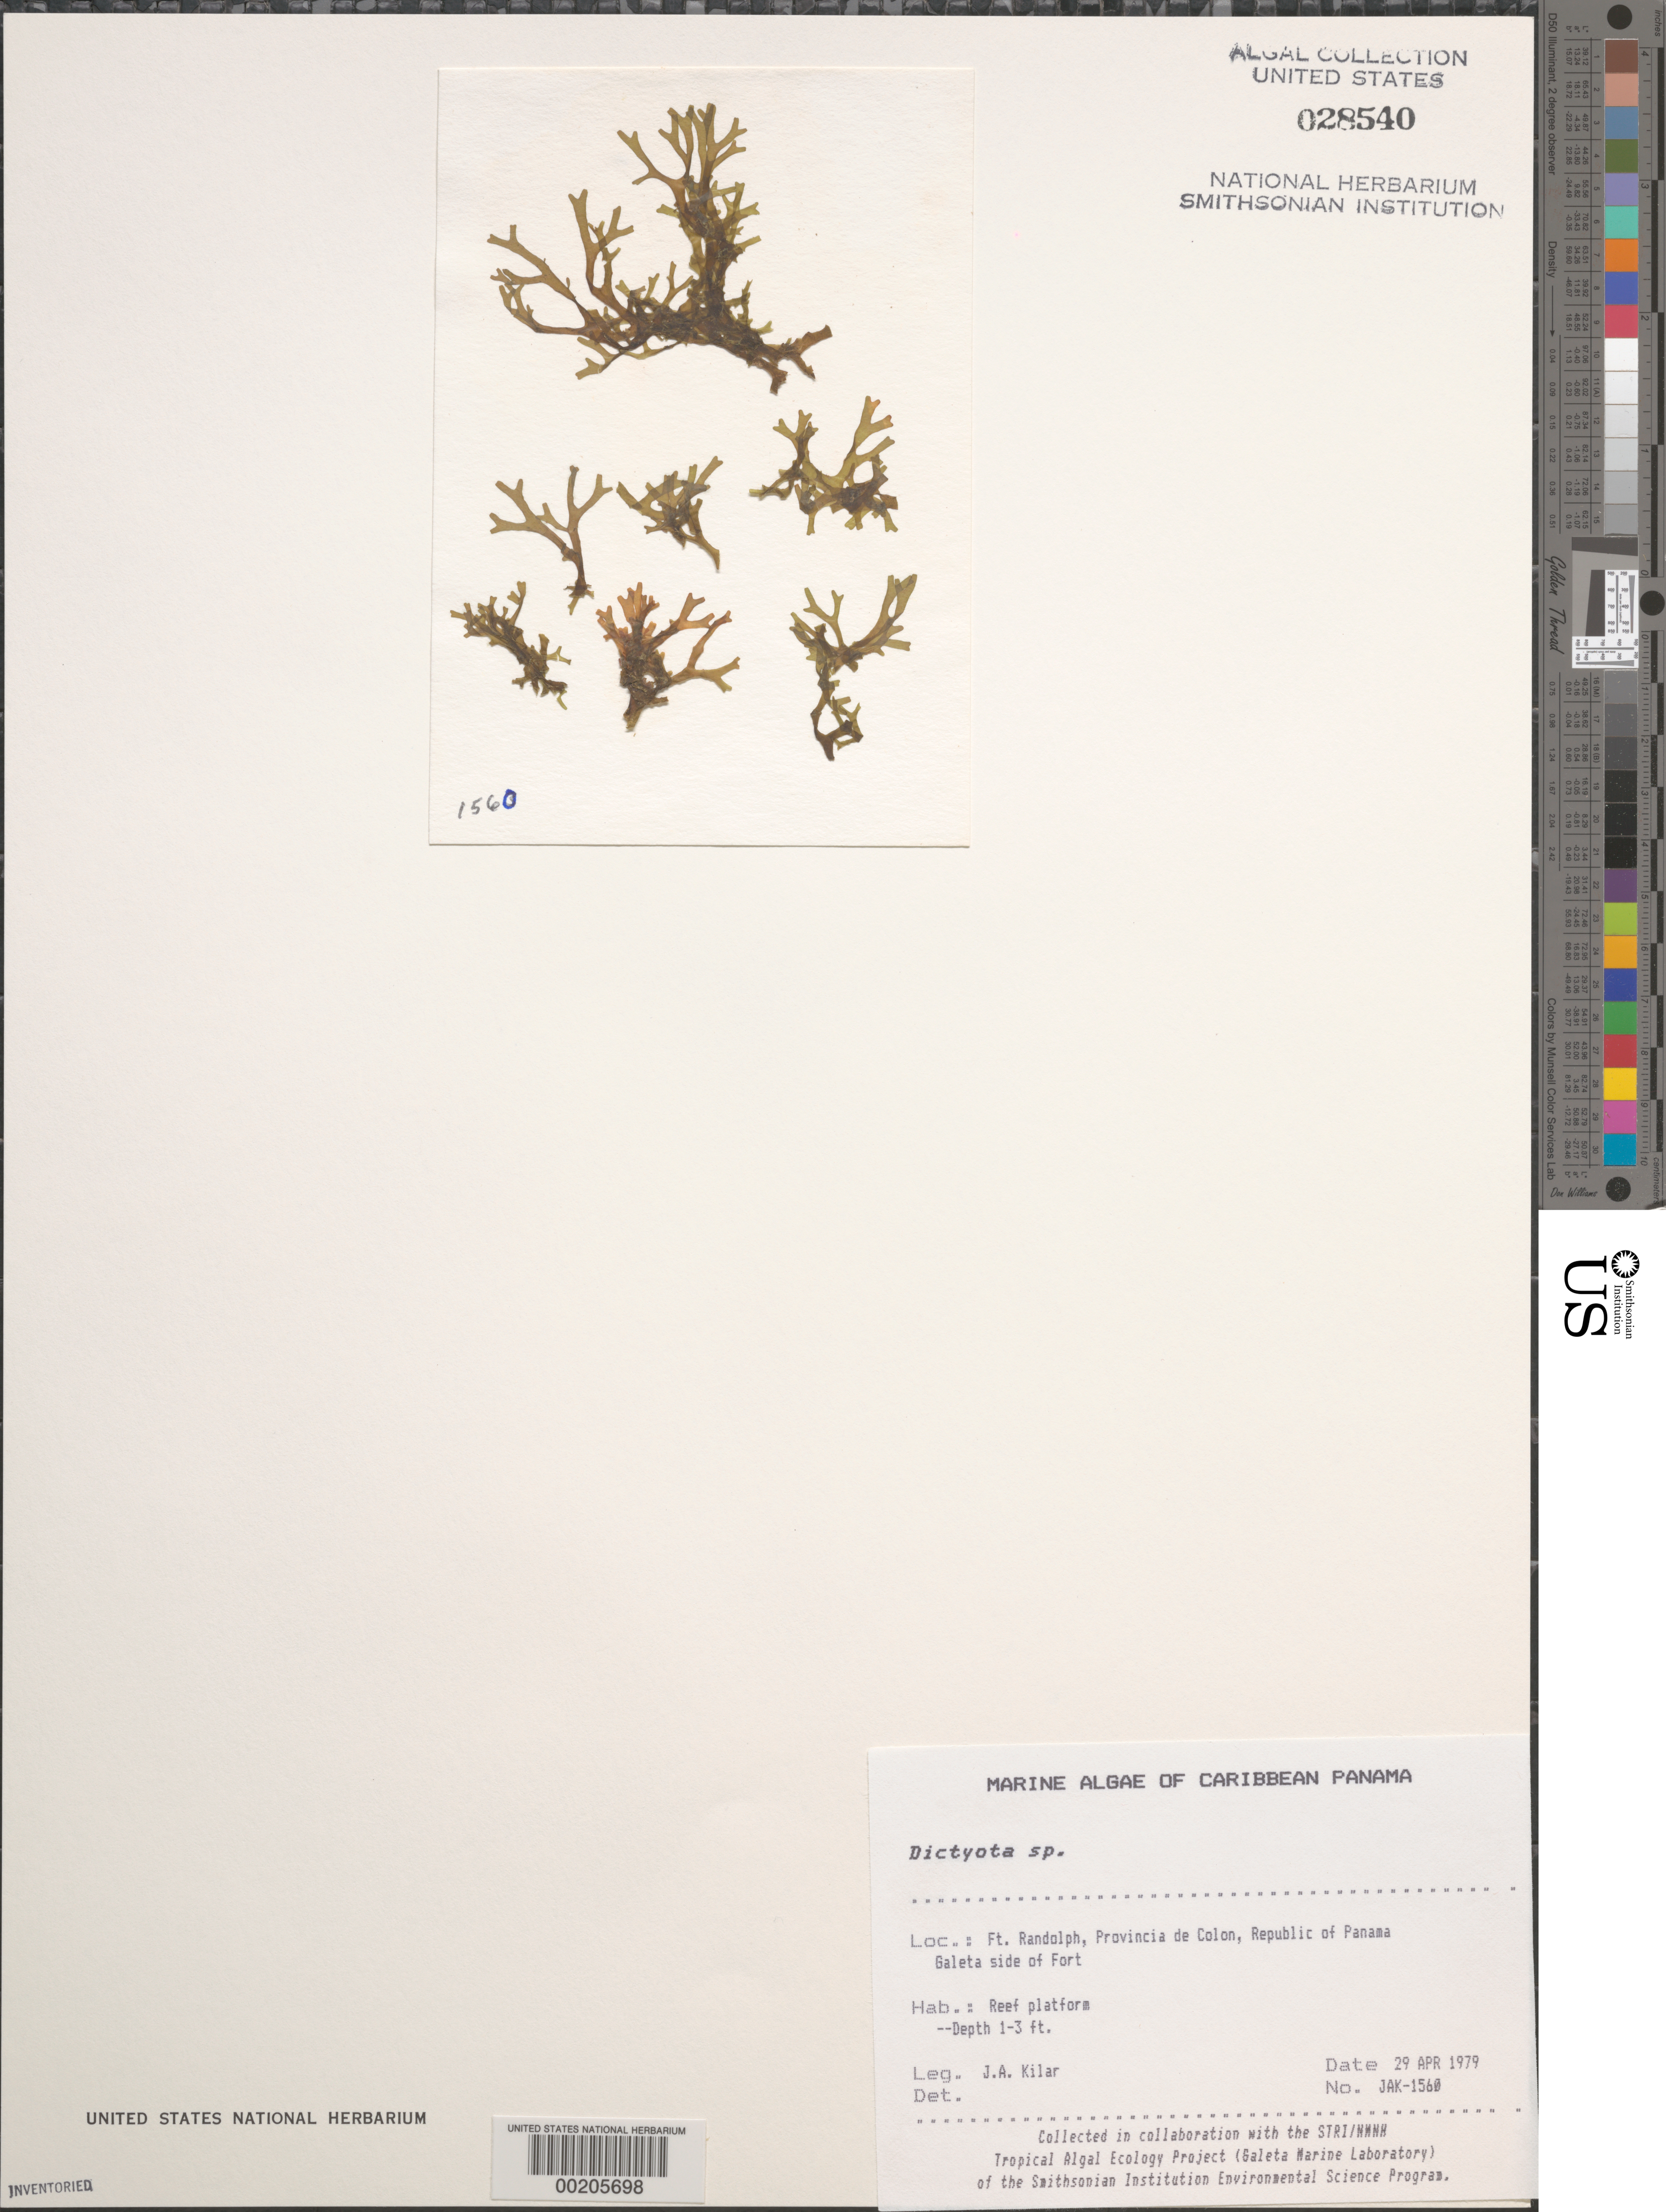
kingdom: Chromista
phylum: Ochrophyta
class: Phaeophyceae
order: Dictyotales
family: Dictyotaceae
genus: Dictyota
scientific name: Dictyota sp.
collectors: J. A. Kilar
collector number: JAK-1560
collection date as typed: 29 Apr 1979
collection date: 1979-04-29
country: Panama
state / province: Colón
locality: Fort Randolph, Galeta side of fort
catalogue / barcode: US 28540